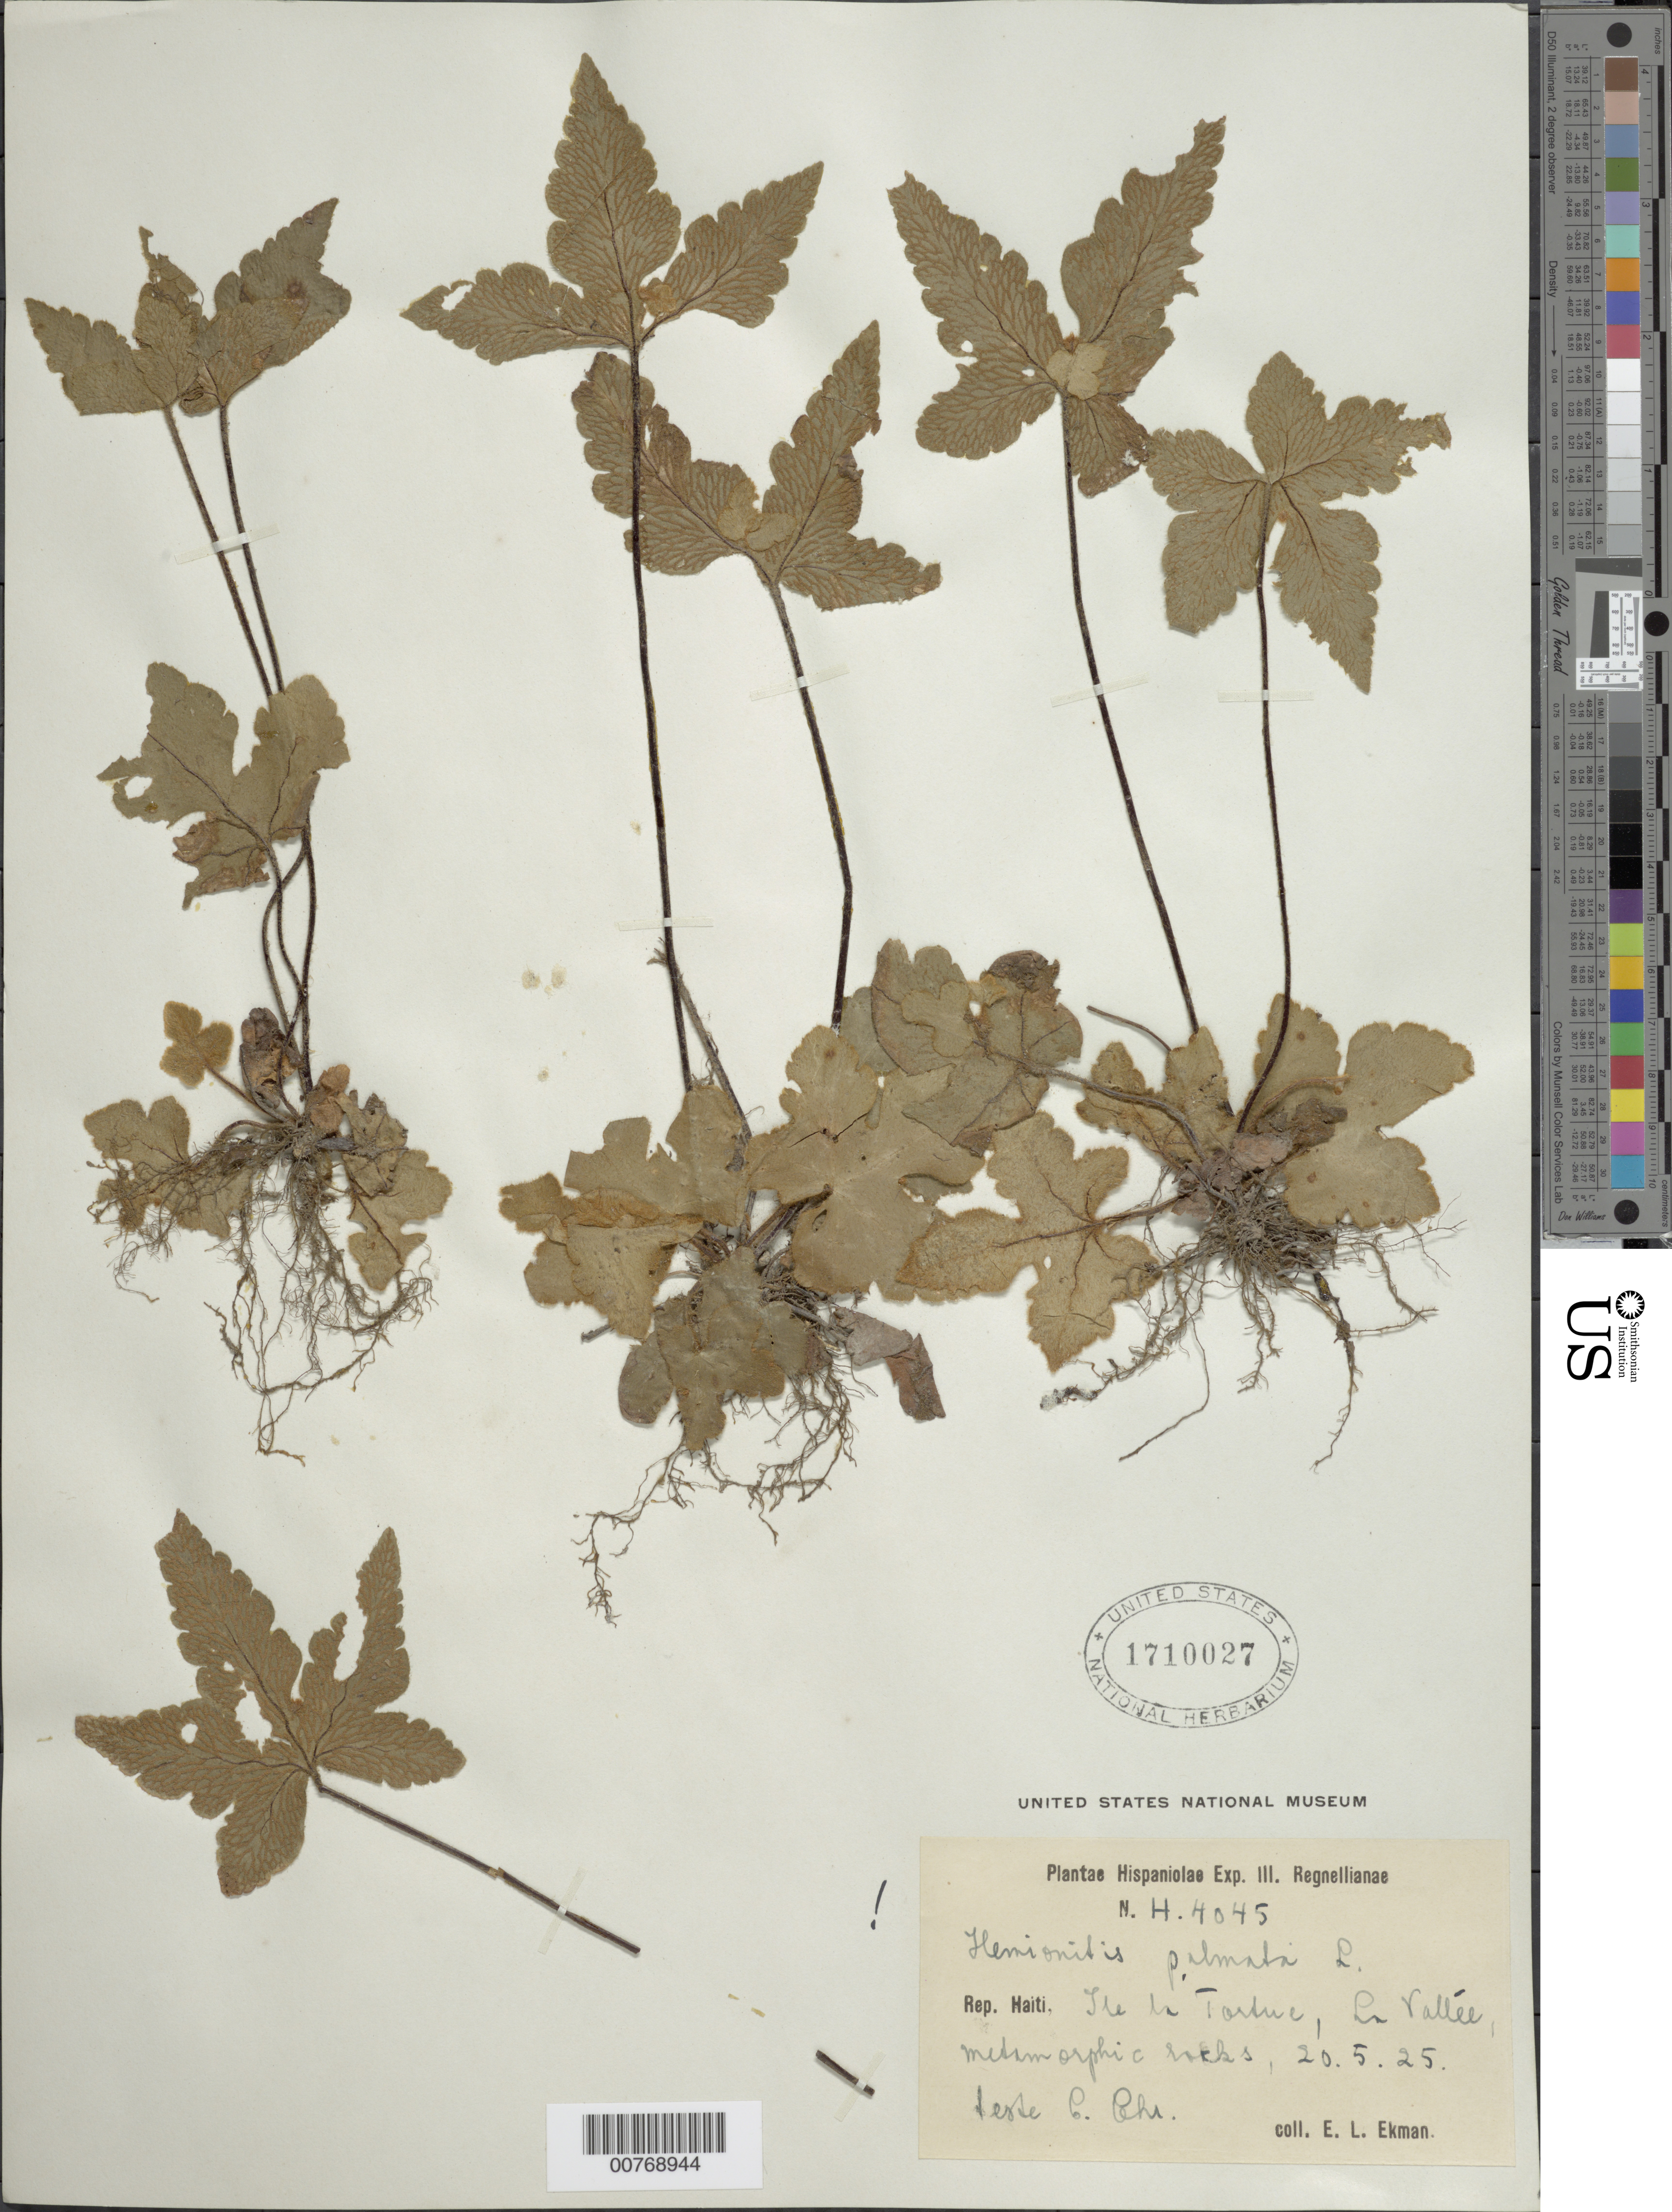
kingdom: Plantae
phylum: Tracheophyta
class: Polypodiopsida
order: Polypodiales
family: Pteridaceae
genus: Hemionitis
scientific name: Hemionitis palmata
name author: L.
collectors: E. L. Ekman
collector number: H 4045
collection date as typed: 20 May 1925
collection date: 1925-05-20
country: Haiti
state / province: Nord-Óuest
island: Île de la Tortue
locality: Ile la Tortue, La Vallée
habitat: Metamorphic rocks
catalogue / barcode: US 1710027